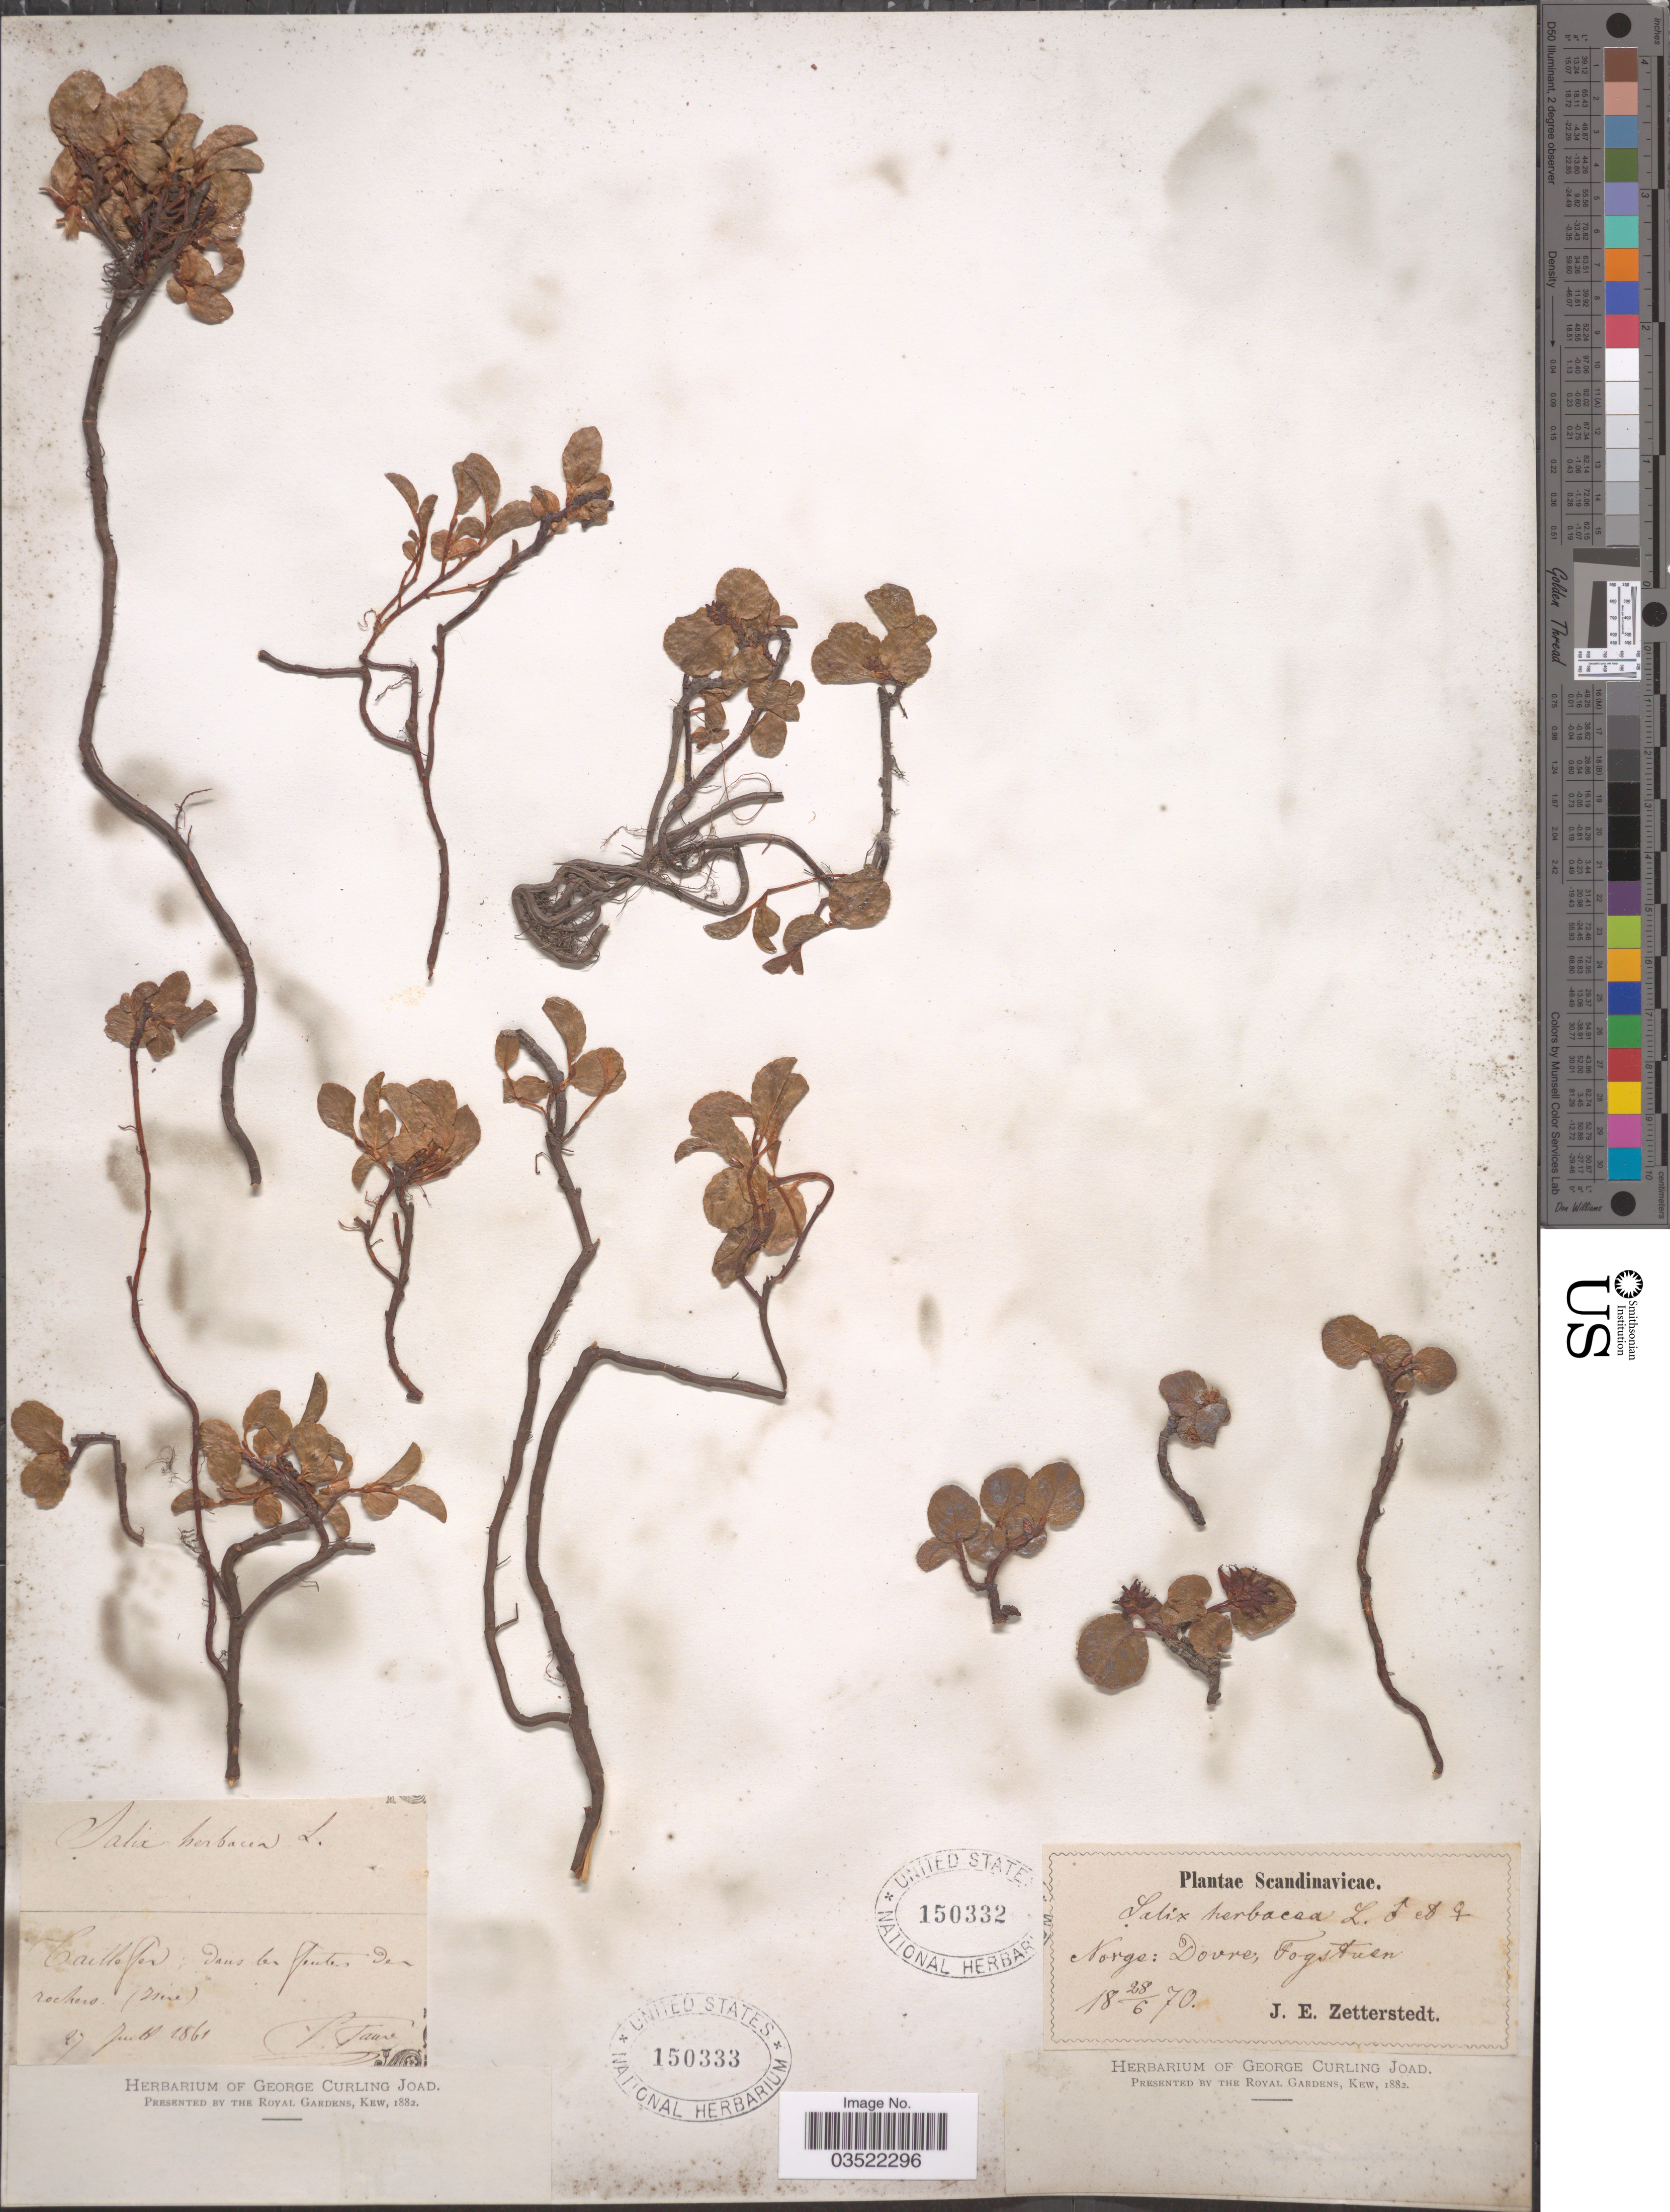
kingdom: Plantae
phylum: Tracheophyta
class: Magnoliopsida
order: Malpighiales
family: Salicaceae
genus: Salix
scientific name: Salix herbacea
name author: L.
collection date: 1861-07-27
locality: Caillofer [interpreted]; dans bei Fentes des rochers (mire). [interpreted]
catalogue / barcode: US 150333